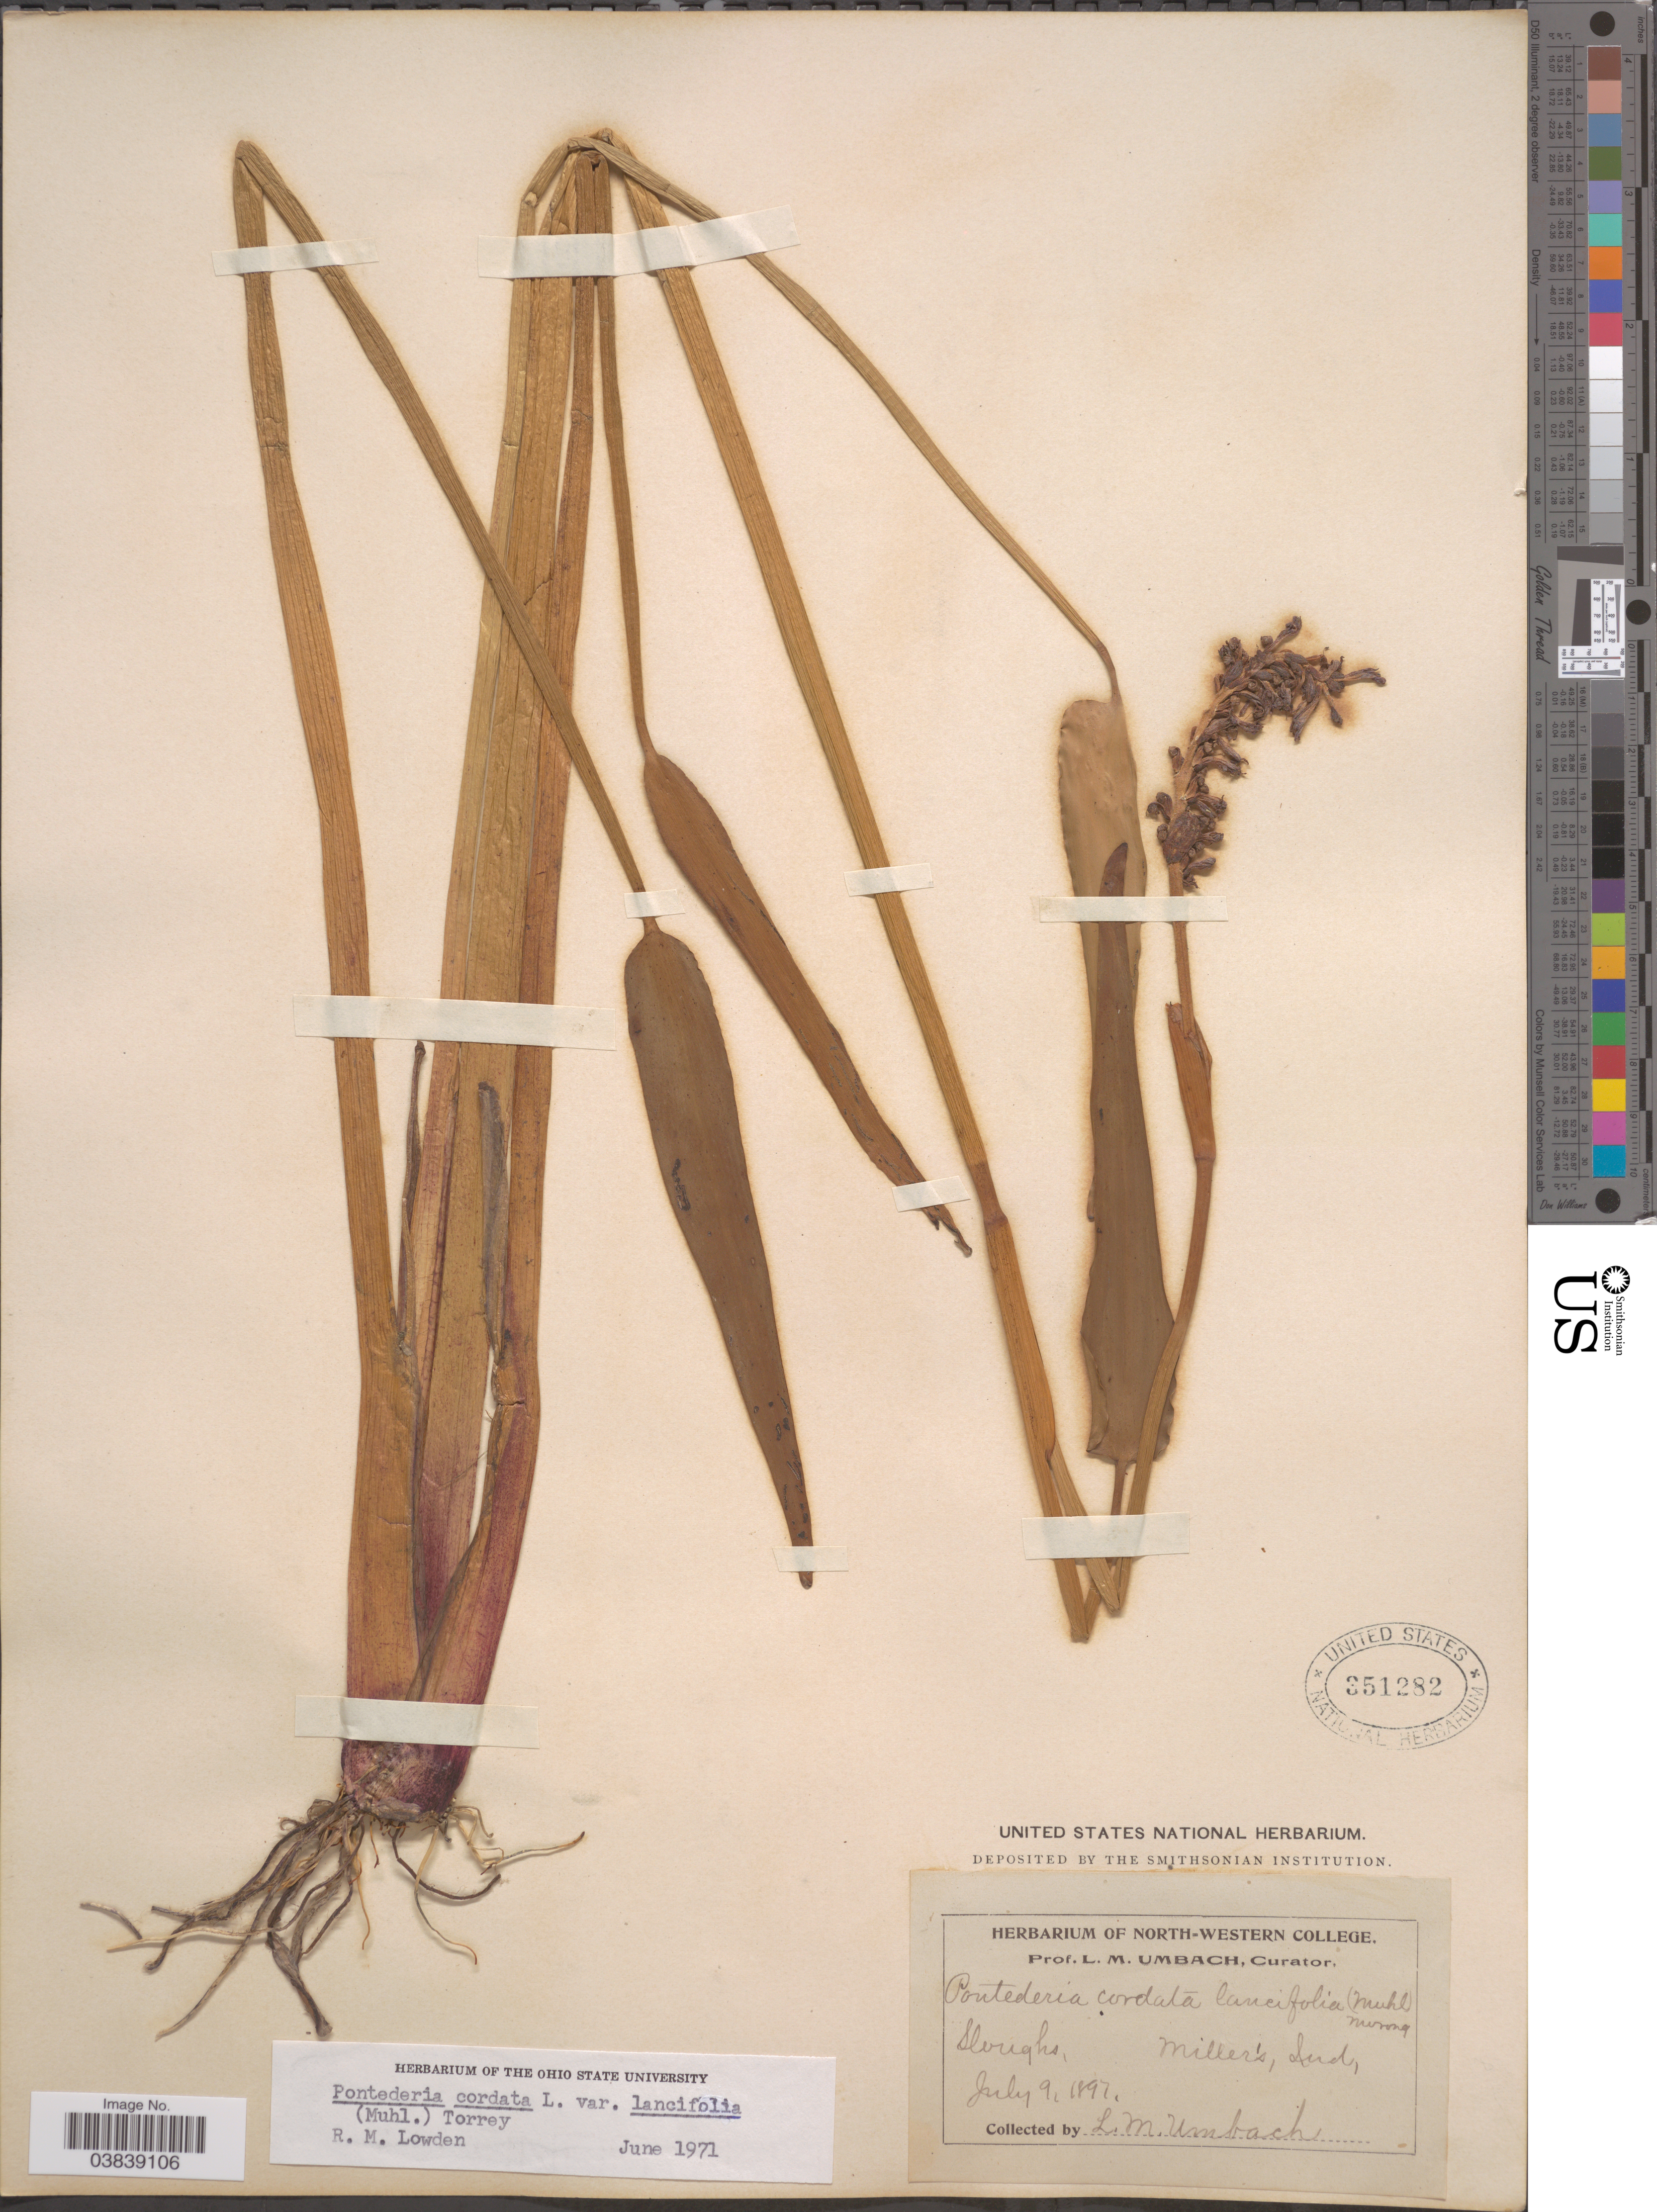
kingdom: Plantae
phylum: Tracheophyta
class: Liliopsida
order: Commelinales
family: Pontederiaceae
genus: Pontederia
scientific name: Pontederia cordata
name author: L.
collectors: L. M. Umbach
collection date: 1897-07-09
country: United States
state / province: Indiana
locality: Miller's.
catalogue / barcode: US 351282